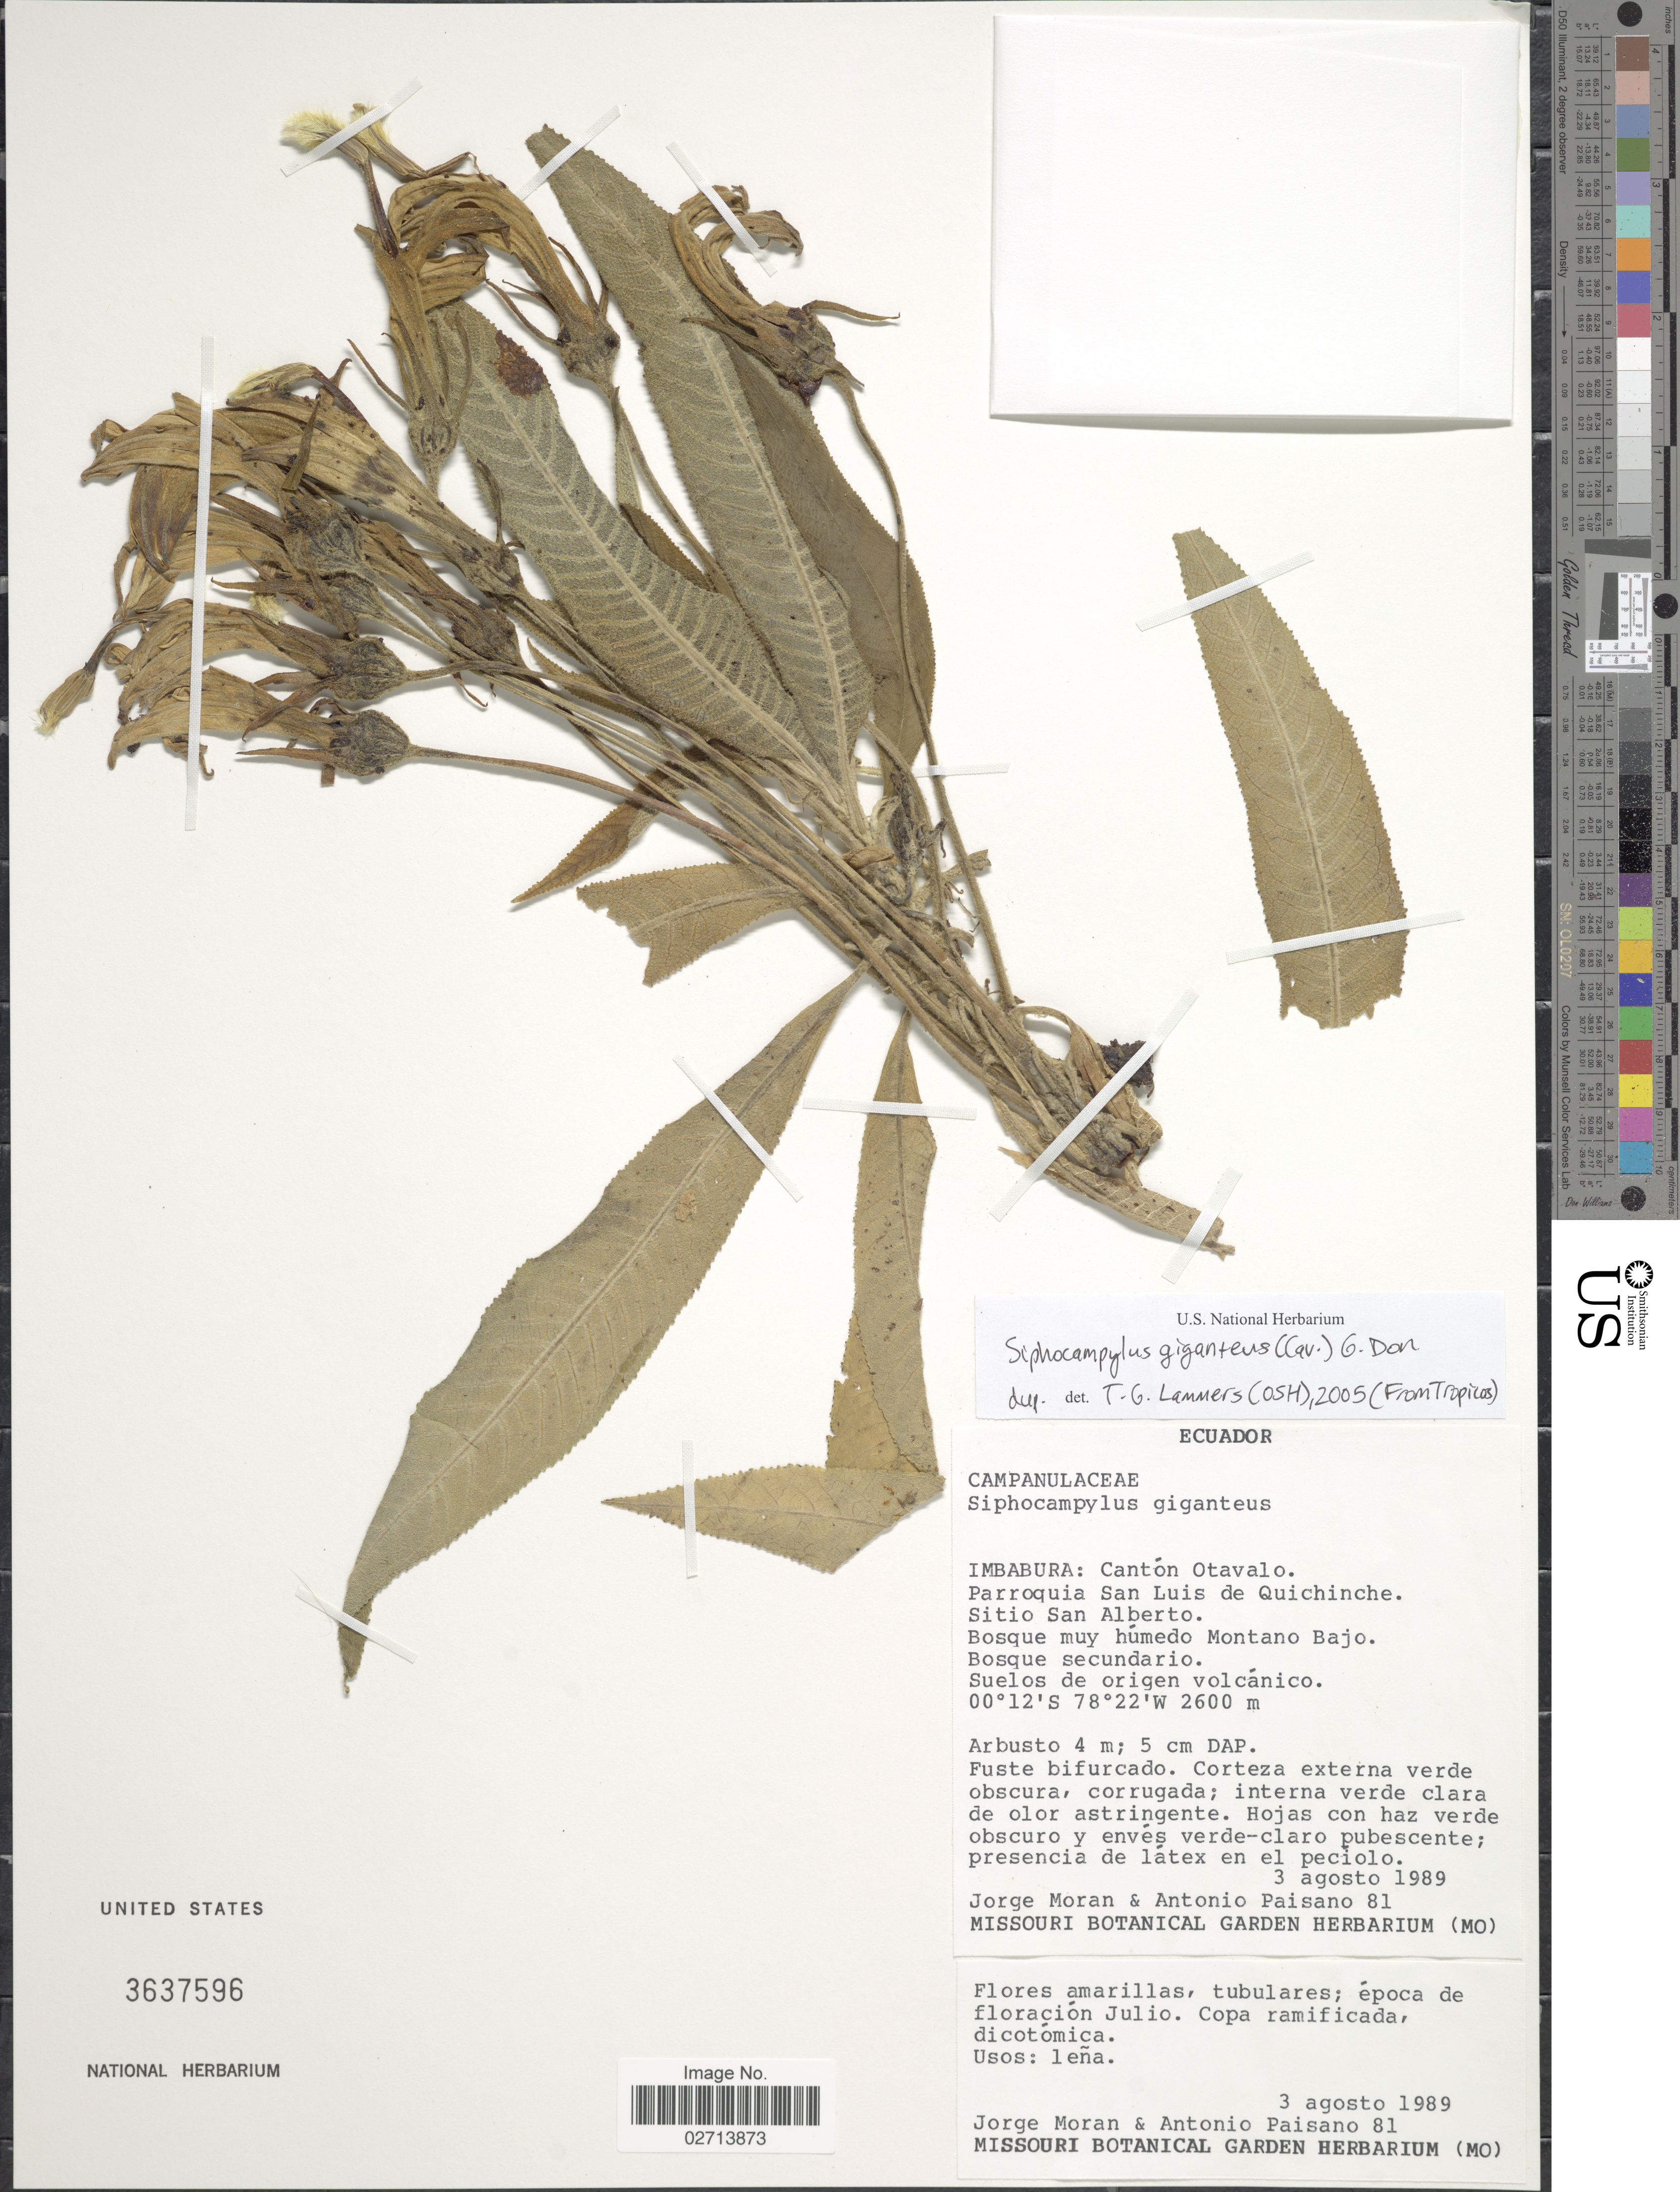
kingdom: Plantae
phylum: Tracheophyta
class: Magnoliopsida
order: Asterales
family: Campanulaceae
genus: Siphocampylus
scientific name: Siphocampylus giganteus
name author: (Cav.) G. Don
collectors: J. Moran & A. Paisano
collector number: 81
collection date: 1989-08-03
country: Ecuador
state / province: Imbabura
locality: Cantón Otavalo. Parroquia San Luis de Quichinche. Sitio San Alberto. Bosque muy húmedo Montano Bajo. Bosque secundario. Suelos de origen volcánico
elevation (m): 2600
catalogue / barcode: US 3637596